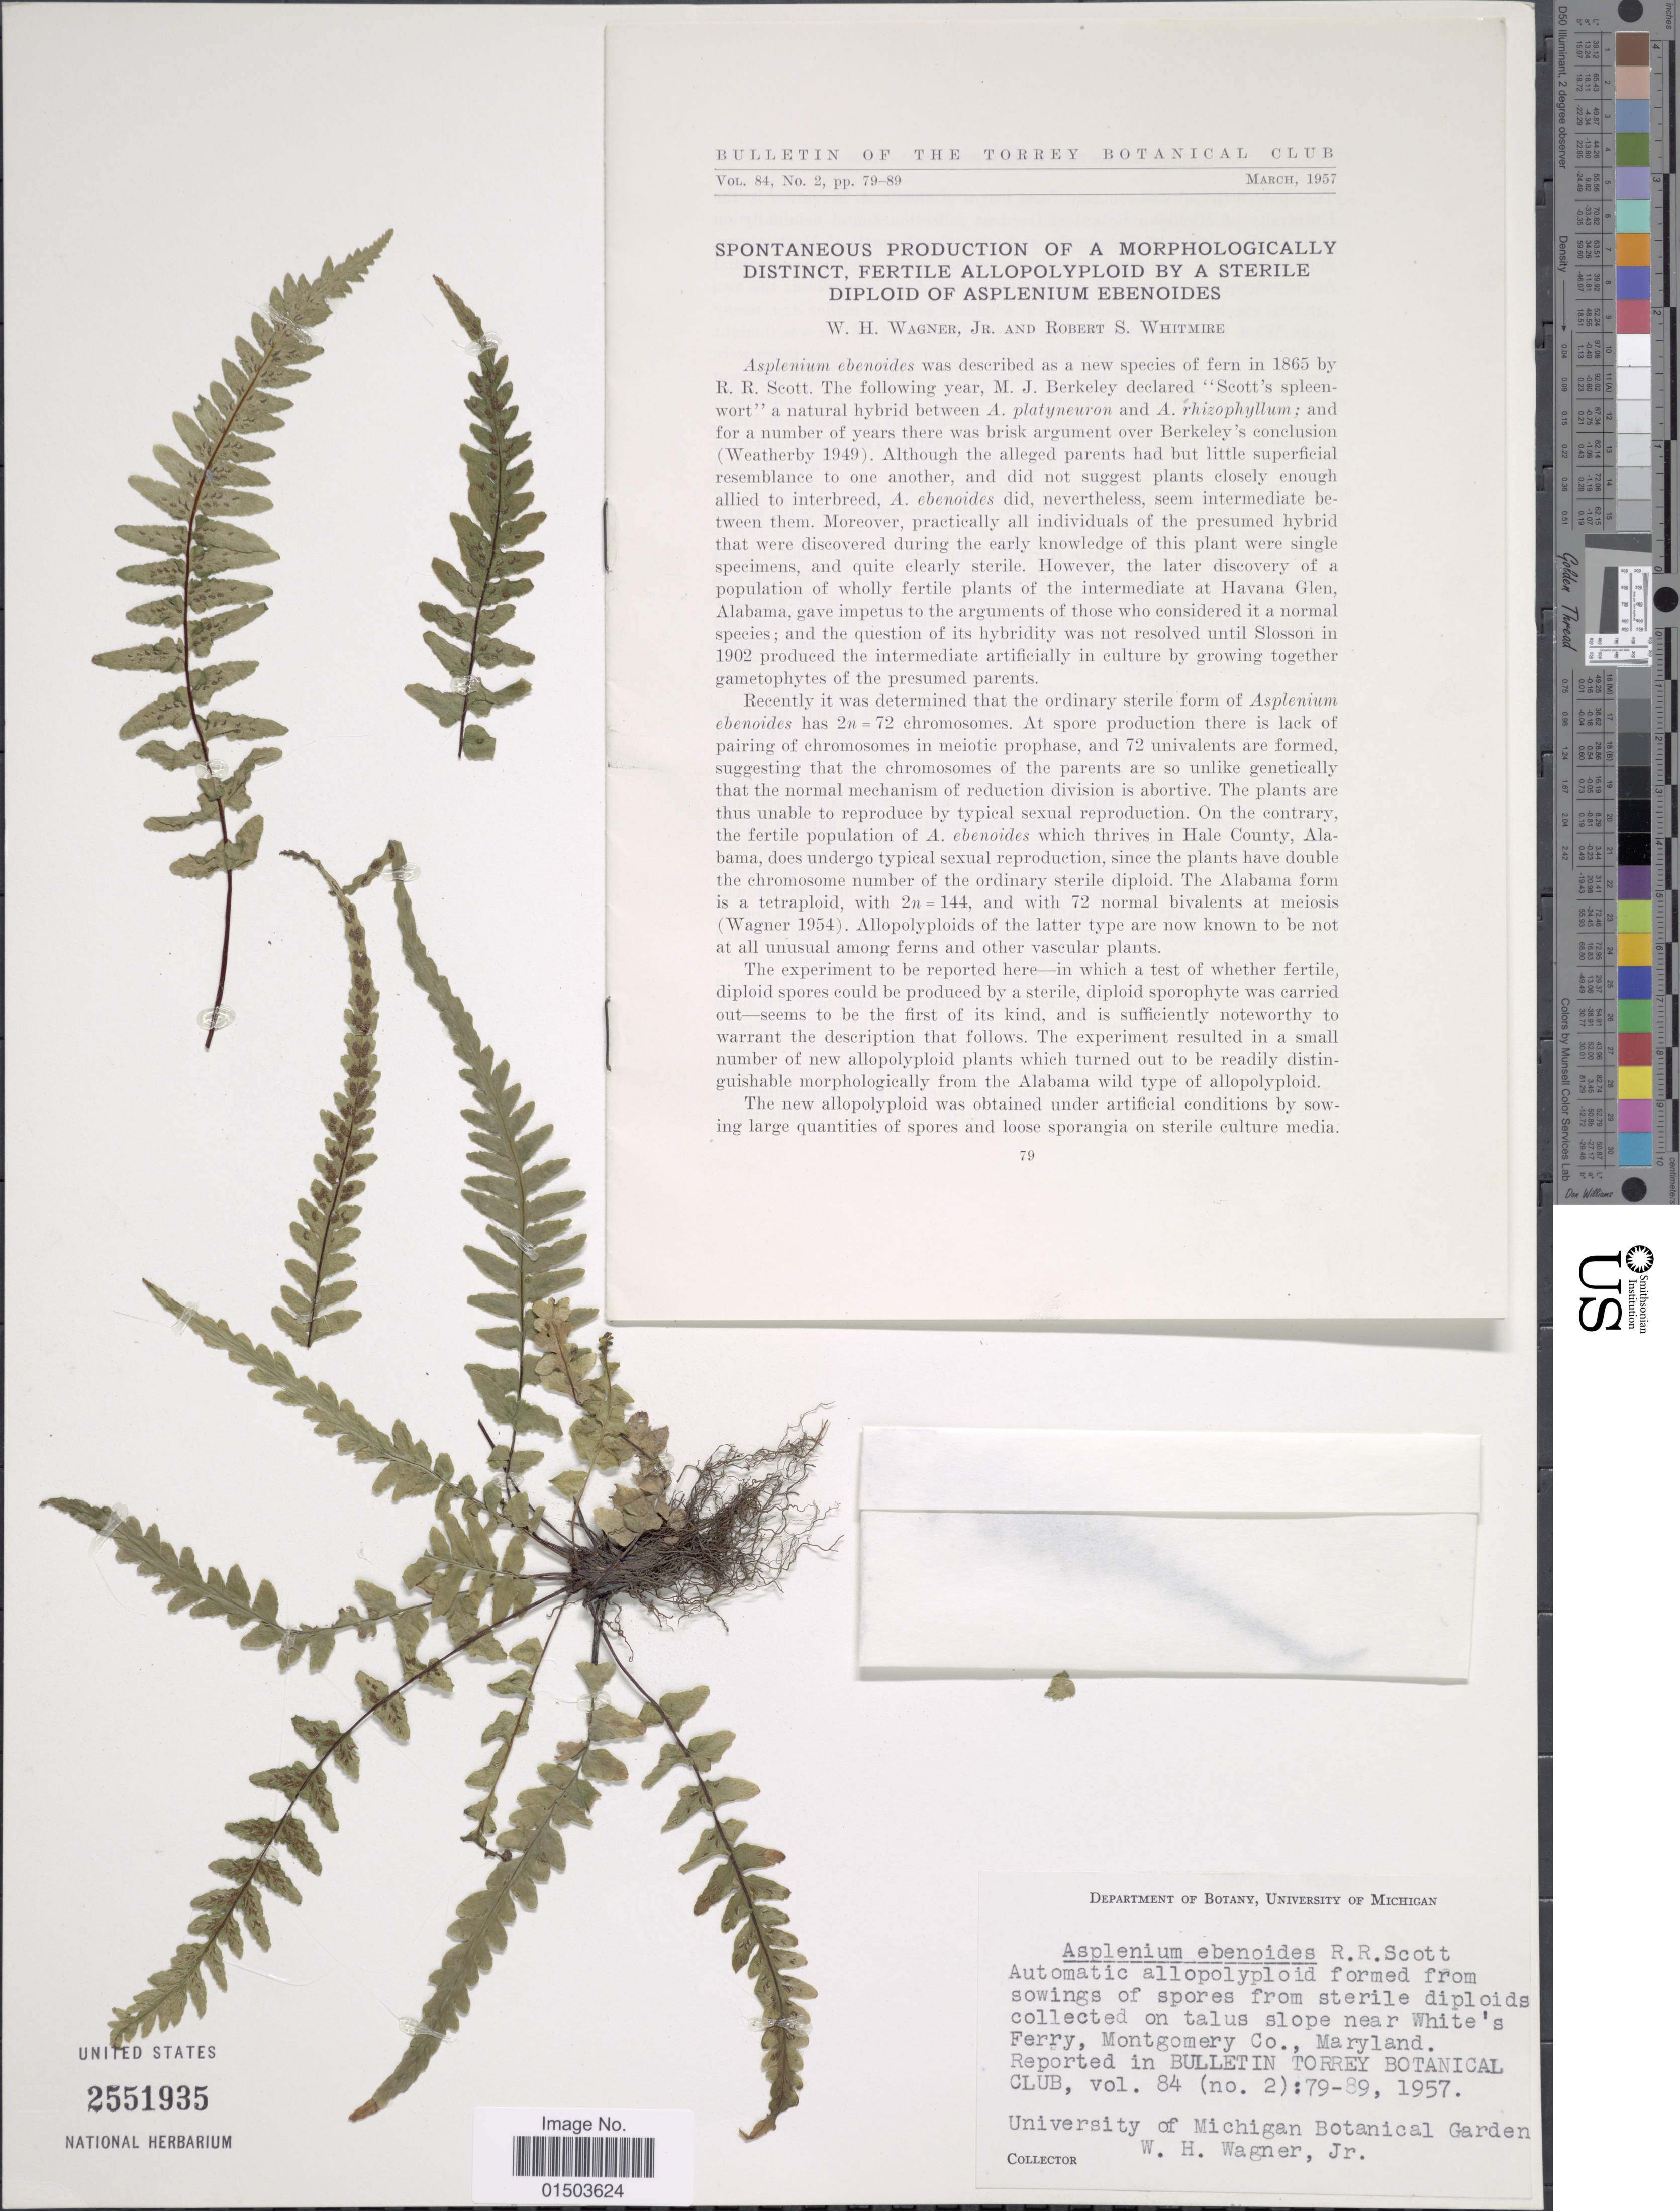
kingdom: Plantae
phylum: Tracheophyta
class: Polypodiopsida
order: Polypodiales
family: Aspleniaceae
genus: Asplenium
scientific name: Asplenium x ebenoides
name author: R.R. Scott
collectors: W. H. Wagner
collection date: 1957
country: United States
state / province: Maryland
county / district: Montgomery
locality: Collected on talus slope near White's Ferry, Montgomery Co., Maryland. University of Michigan Botanical Garden.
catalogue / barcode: US 2551935